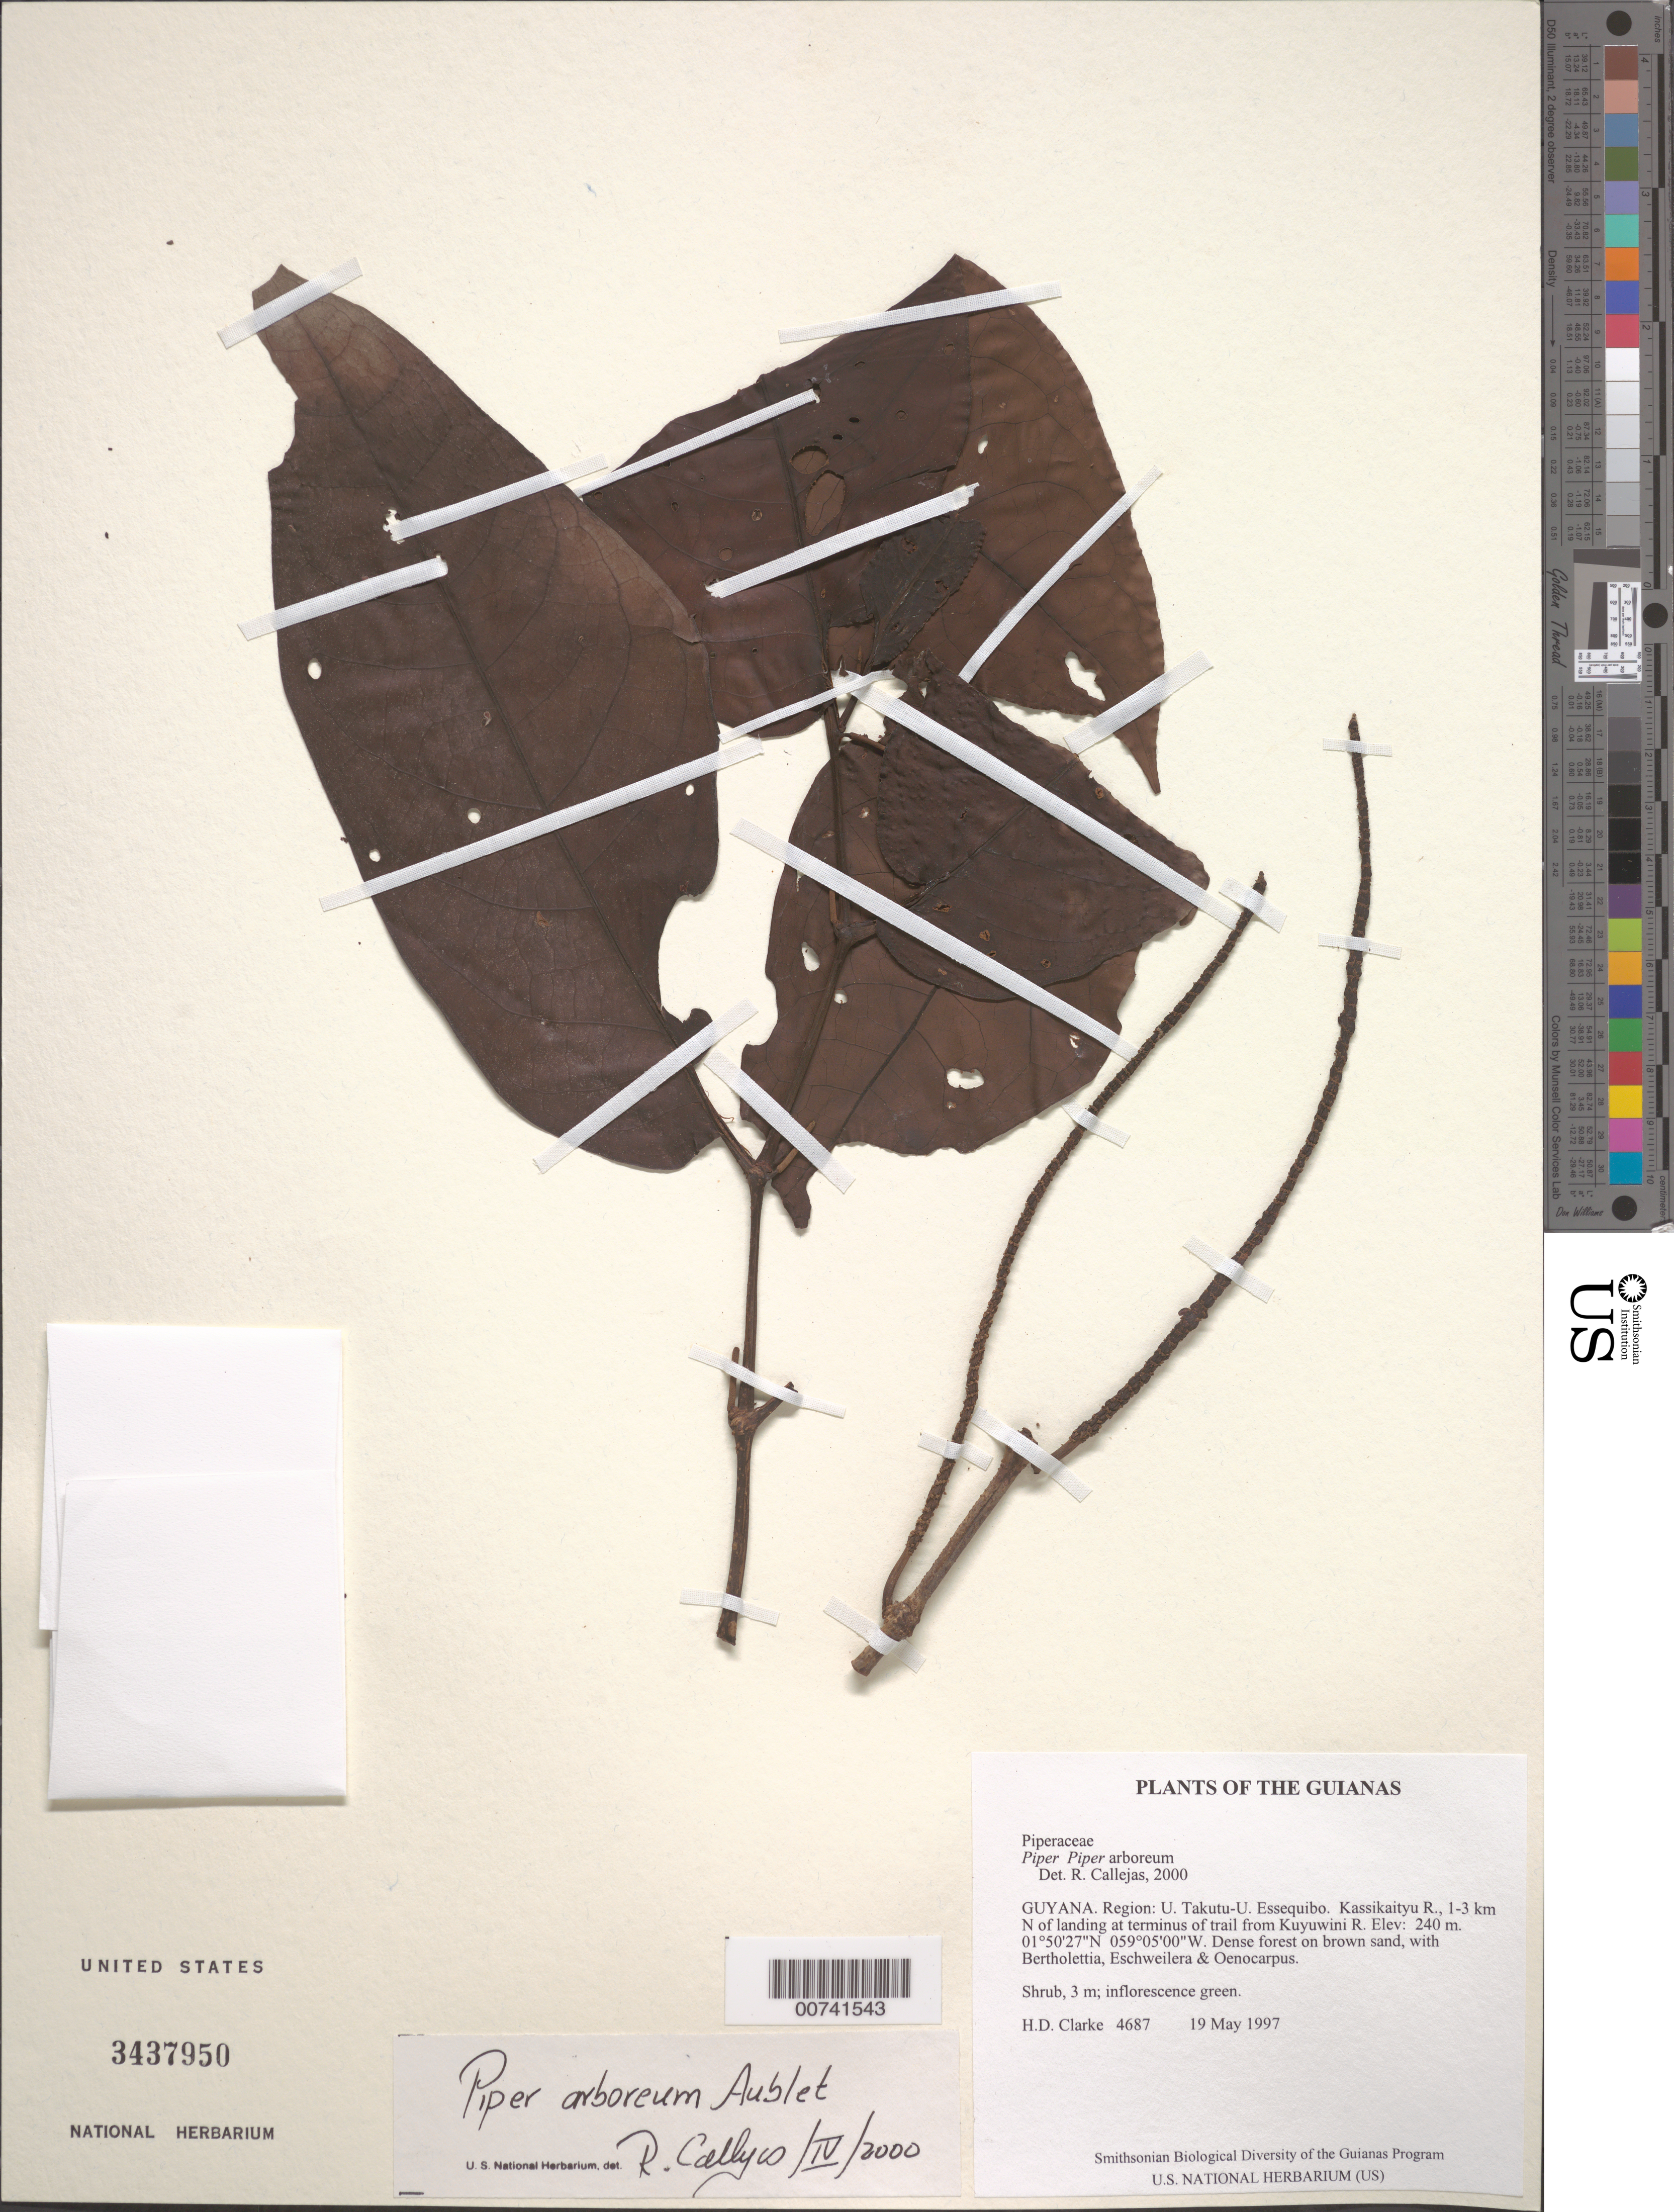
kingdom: Plantae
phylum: Tracheophyta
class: Magnoliopsida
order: Piperales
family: Piperaceae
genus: Piper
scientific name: Piper arboreum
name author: Aubl.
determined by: Callejas, Ricardo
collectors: H. D. Clarke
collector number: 4687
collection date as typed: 19 May 1997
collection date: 1997-05-19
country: Guyana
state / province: U. Takutu-U. Essequibo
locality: Kassikaityu R., 1-3 km N of landing at terminus of trail from Kuyuwini R.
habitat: Dense forest on brown sand, with Bertholettia, Eschweilera & Oenocarpus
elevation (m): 240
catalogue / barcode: US 3437950